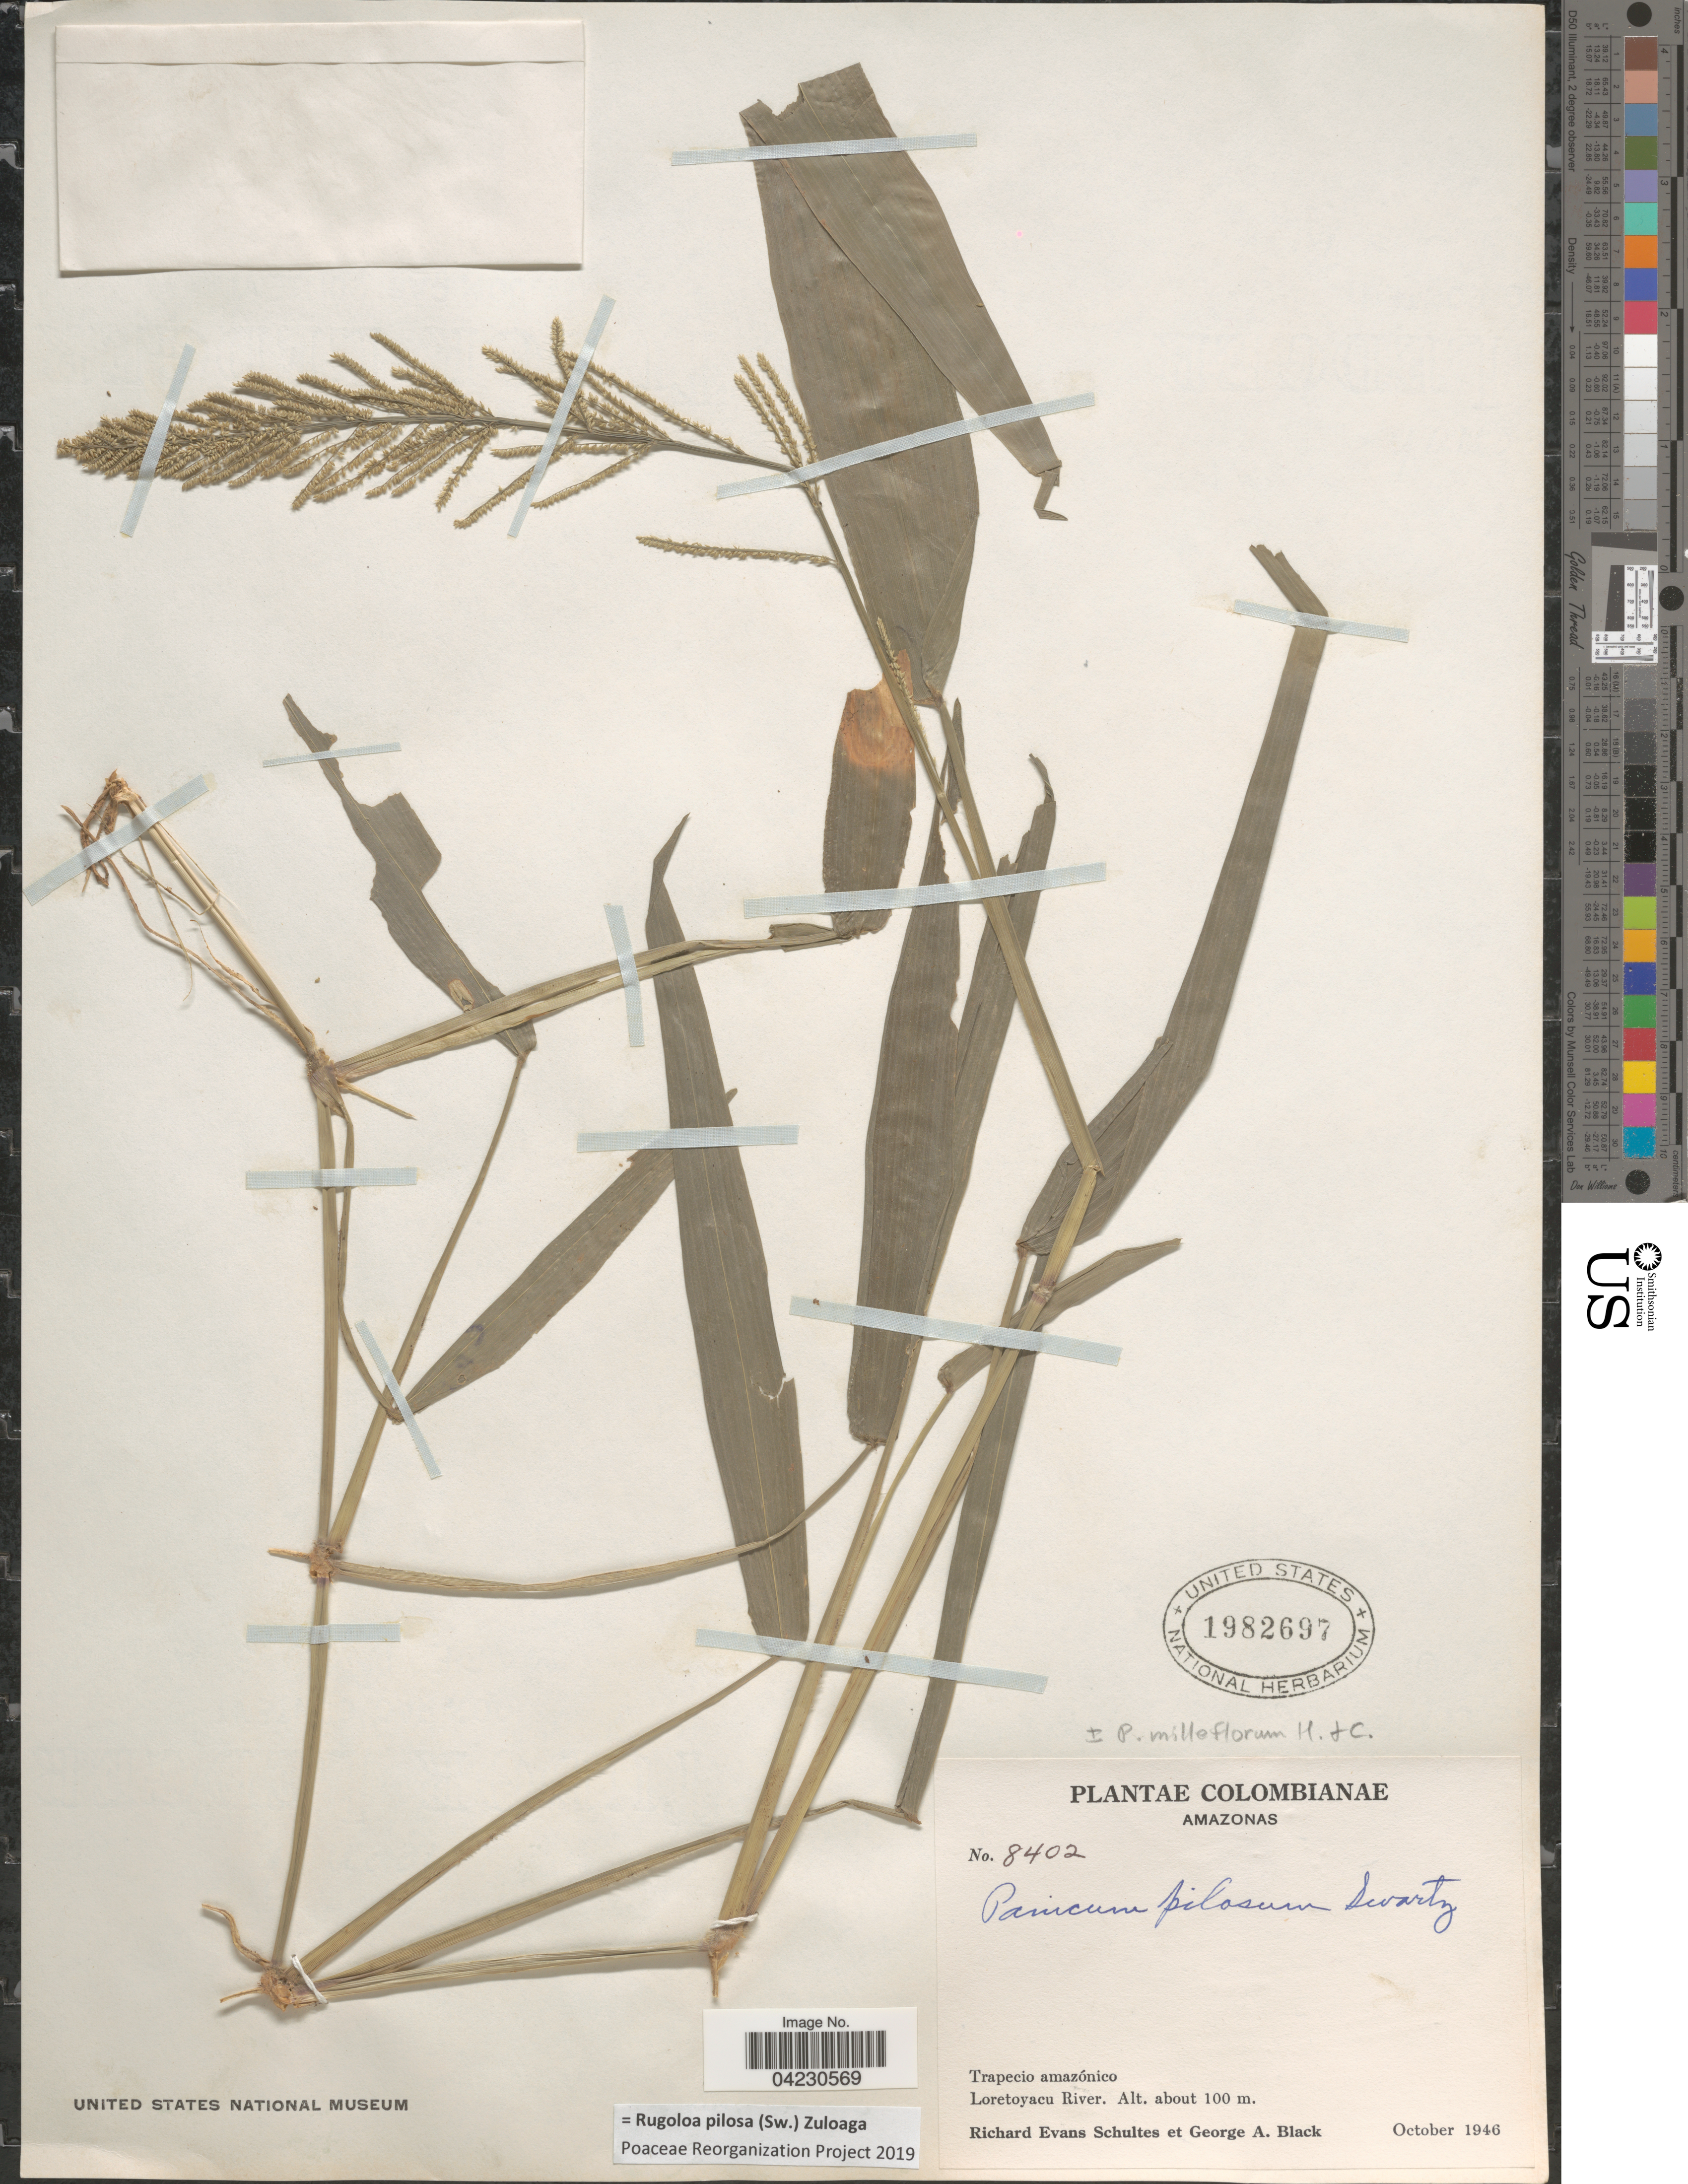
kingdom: Plantae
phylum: Tracheophyta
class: Liliopsida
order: Poales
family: Poaceae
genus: Rugoloa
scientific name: Rugoloa pilosa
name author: (Sw.) Zuloaga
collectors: R. E. Schultes & G. A. Black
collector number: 8402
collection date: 1946-10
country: Colombia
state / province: Amazônas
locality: Trapecio amazónico. Loretoyacu River.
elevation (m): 100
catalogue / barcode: US 1982697